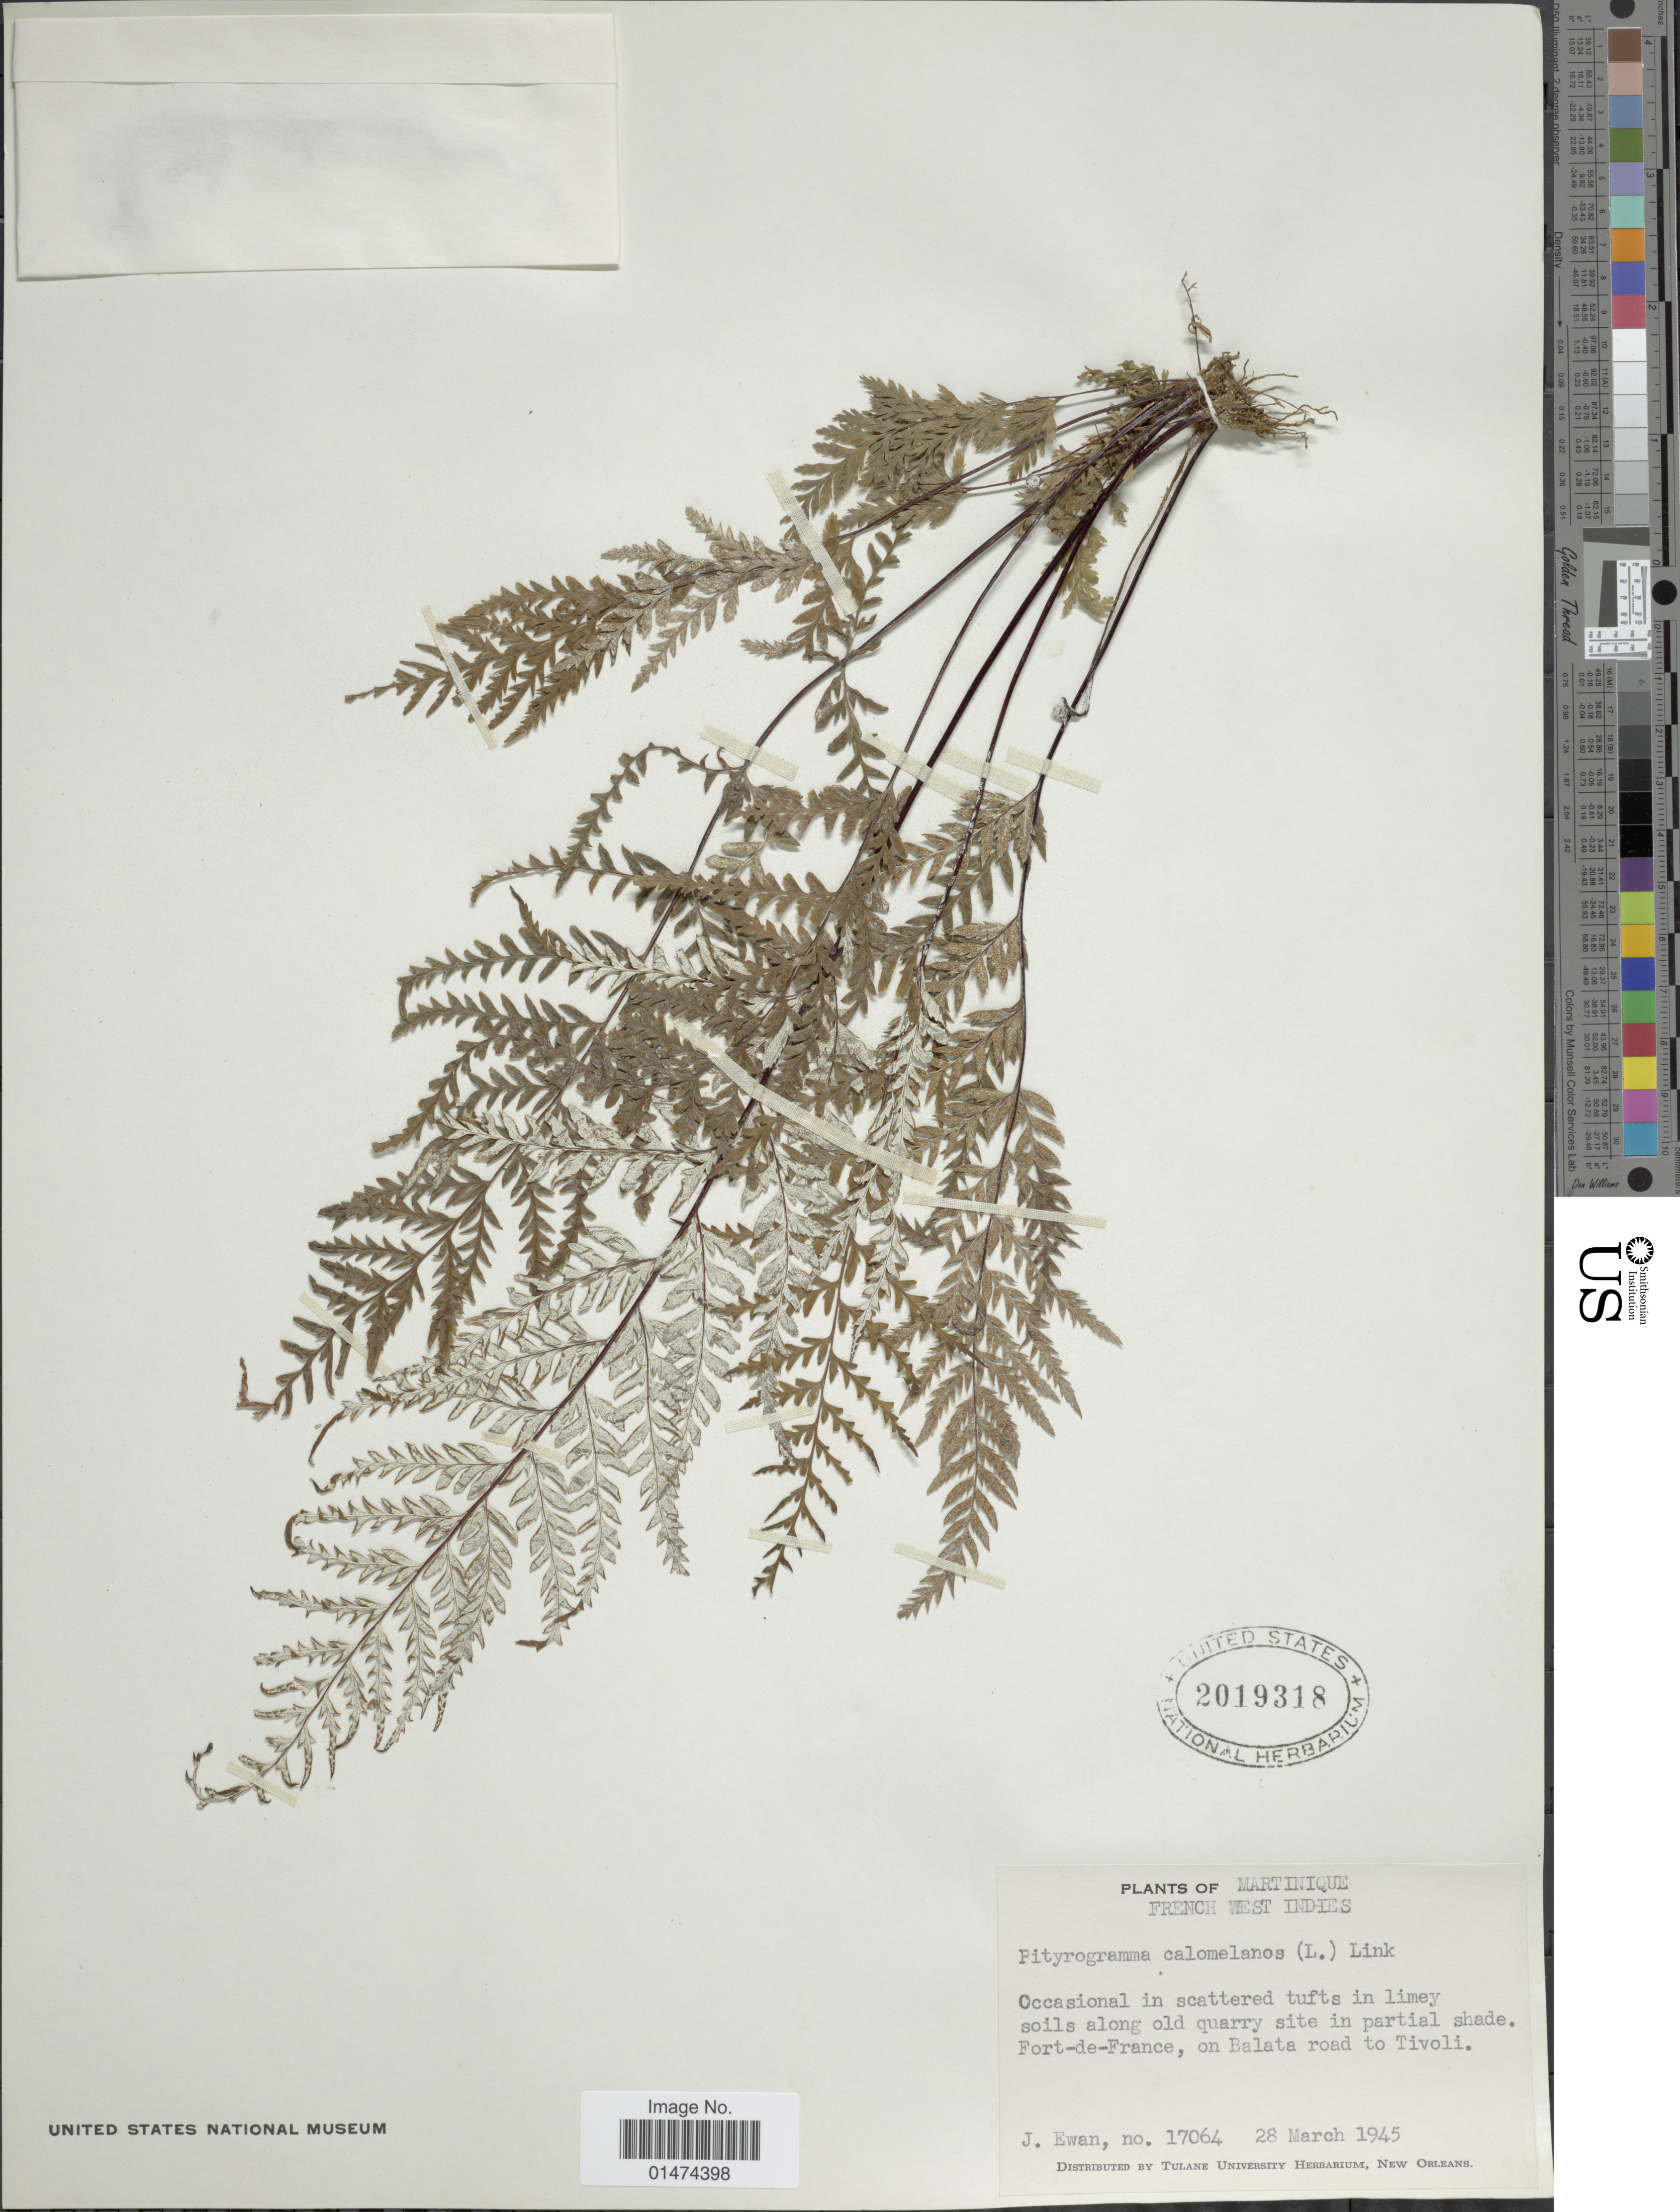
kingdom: Plantae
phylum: Tracheophyta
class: Polypodiopsida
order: Polypodiales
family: Pteridaceae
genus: Pityrogramma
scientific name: Pityrogramma calomelanos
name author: (L.) Link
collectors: J. A. Ewan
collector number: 17064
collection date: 1945-03-28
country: Martinique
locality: Plants of Martinique, Frence West Indies, Occasional in scattered tufts in limey soils along old quarry site in partial shade, Fort de France, on Balata road to Tivoli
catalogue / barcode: US 2019318